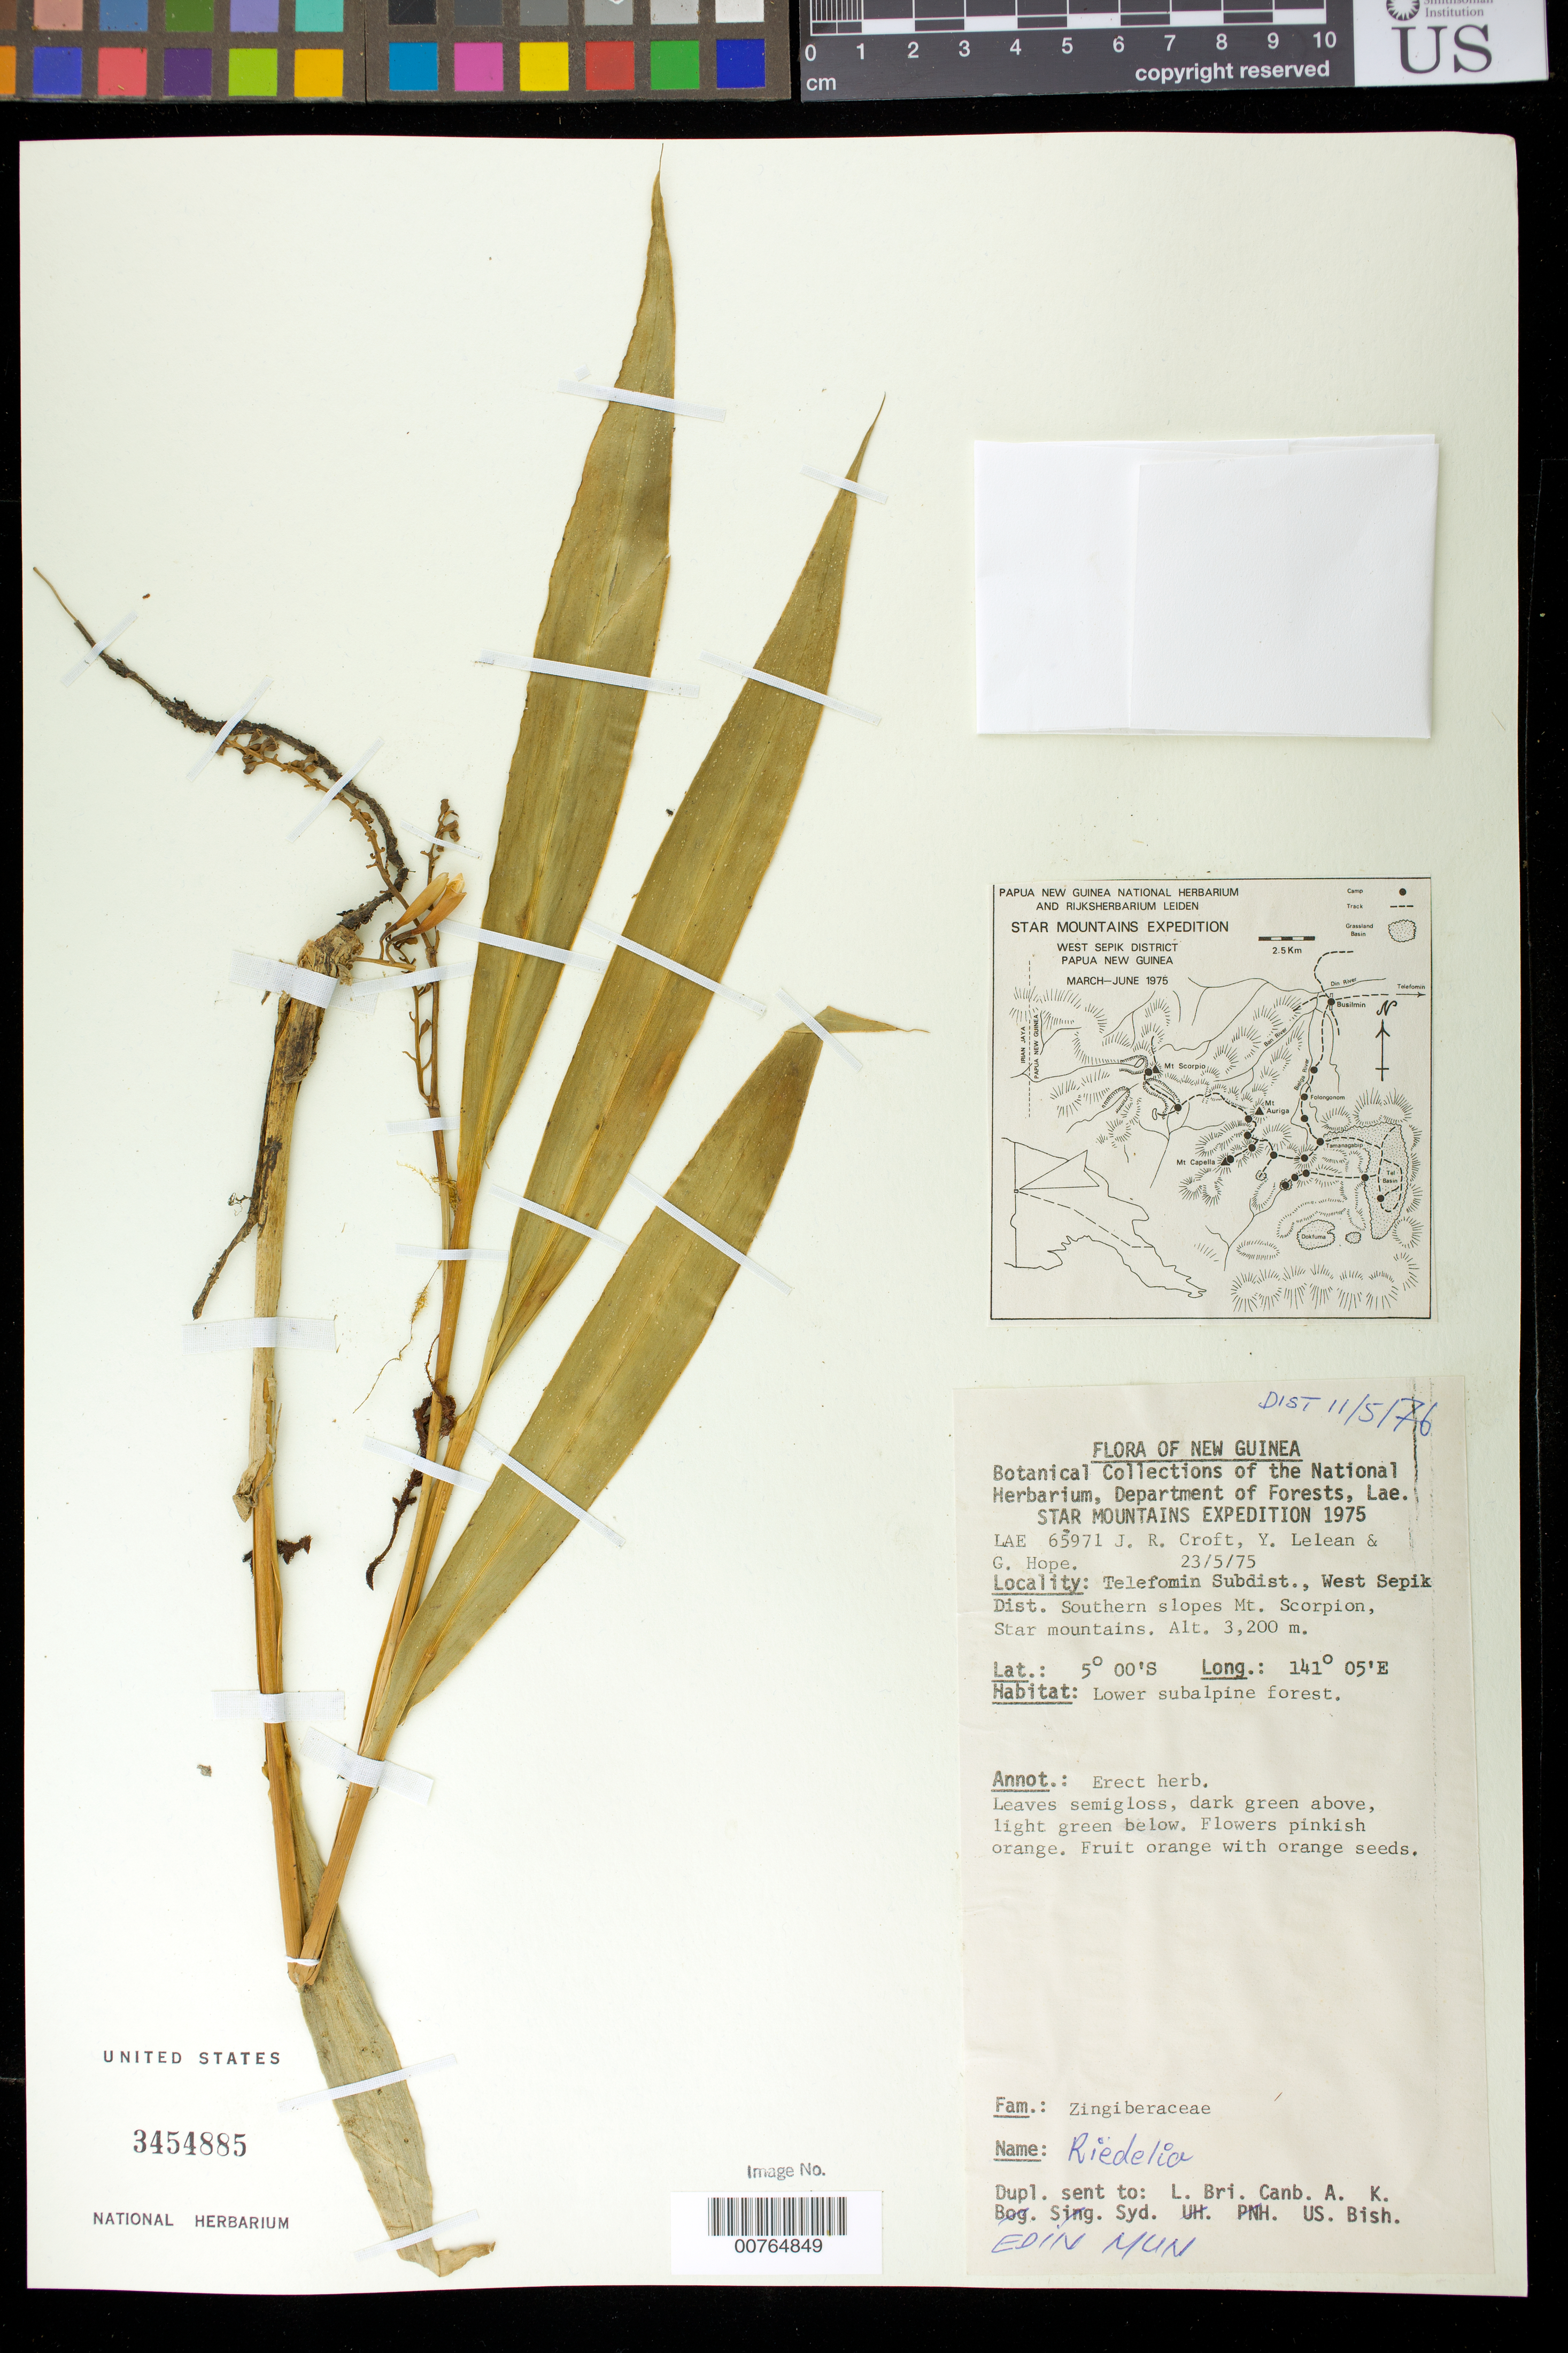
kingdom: Plantae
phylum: Tracheophyta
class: Liliopsida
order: Zingiberales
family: Zingiberaceae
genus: Riedelia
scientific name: Riedelia sp.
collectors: J. R. Croft & Y. Lelean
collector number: LAE 65971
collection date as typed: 23 May 1975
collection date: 1975-05-23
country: Papua New Guinea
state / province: Sandaun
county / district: Telefomin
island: New Guinea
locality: Telefomin, Mt. Scorpion, Star Mountains. [West Sepik Province = Sandaun Province]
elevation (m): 3200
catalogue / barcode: US 3454885